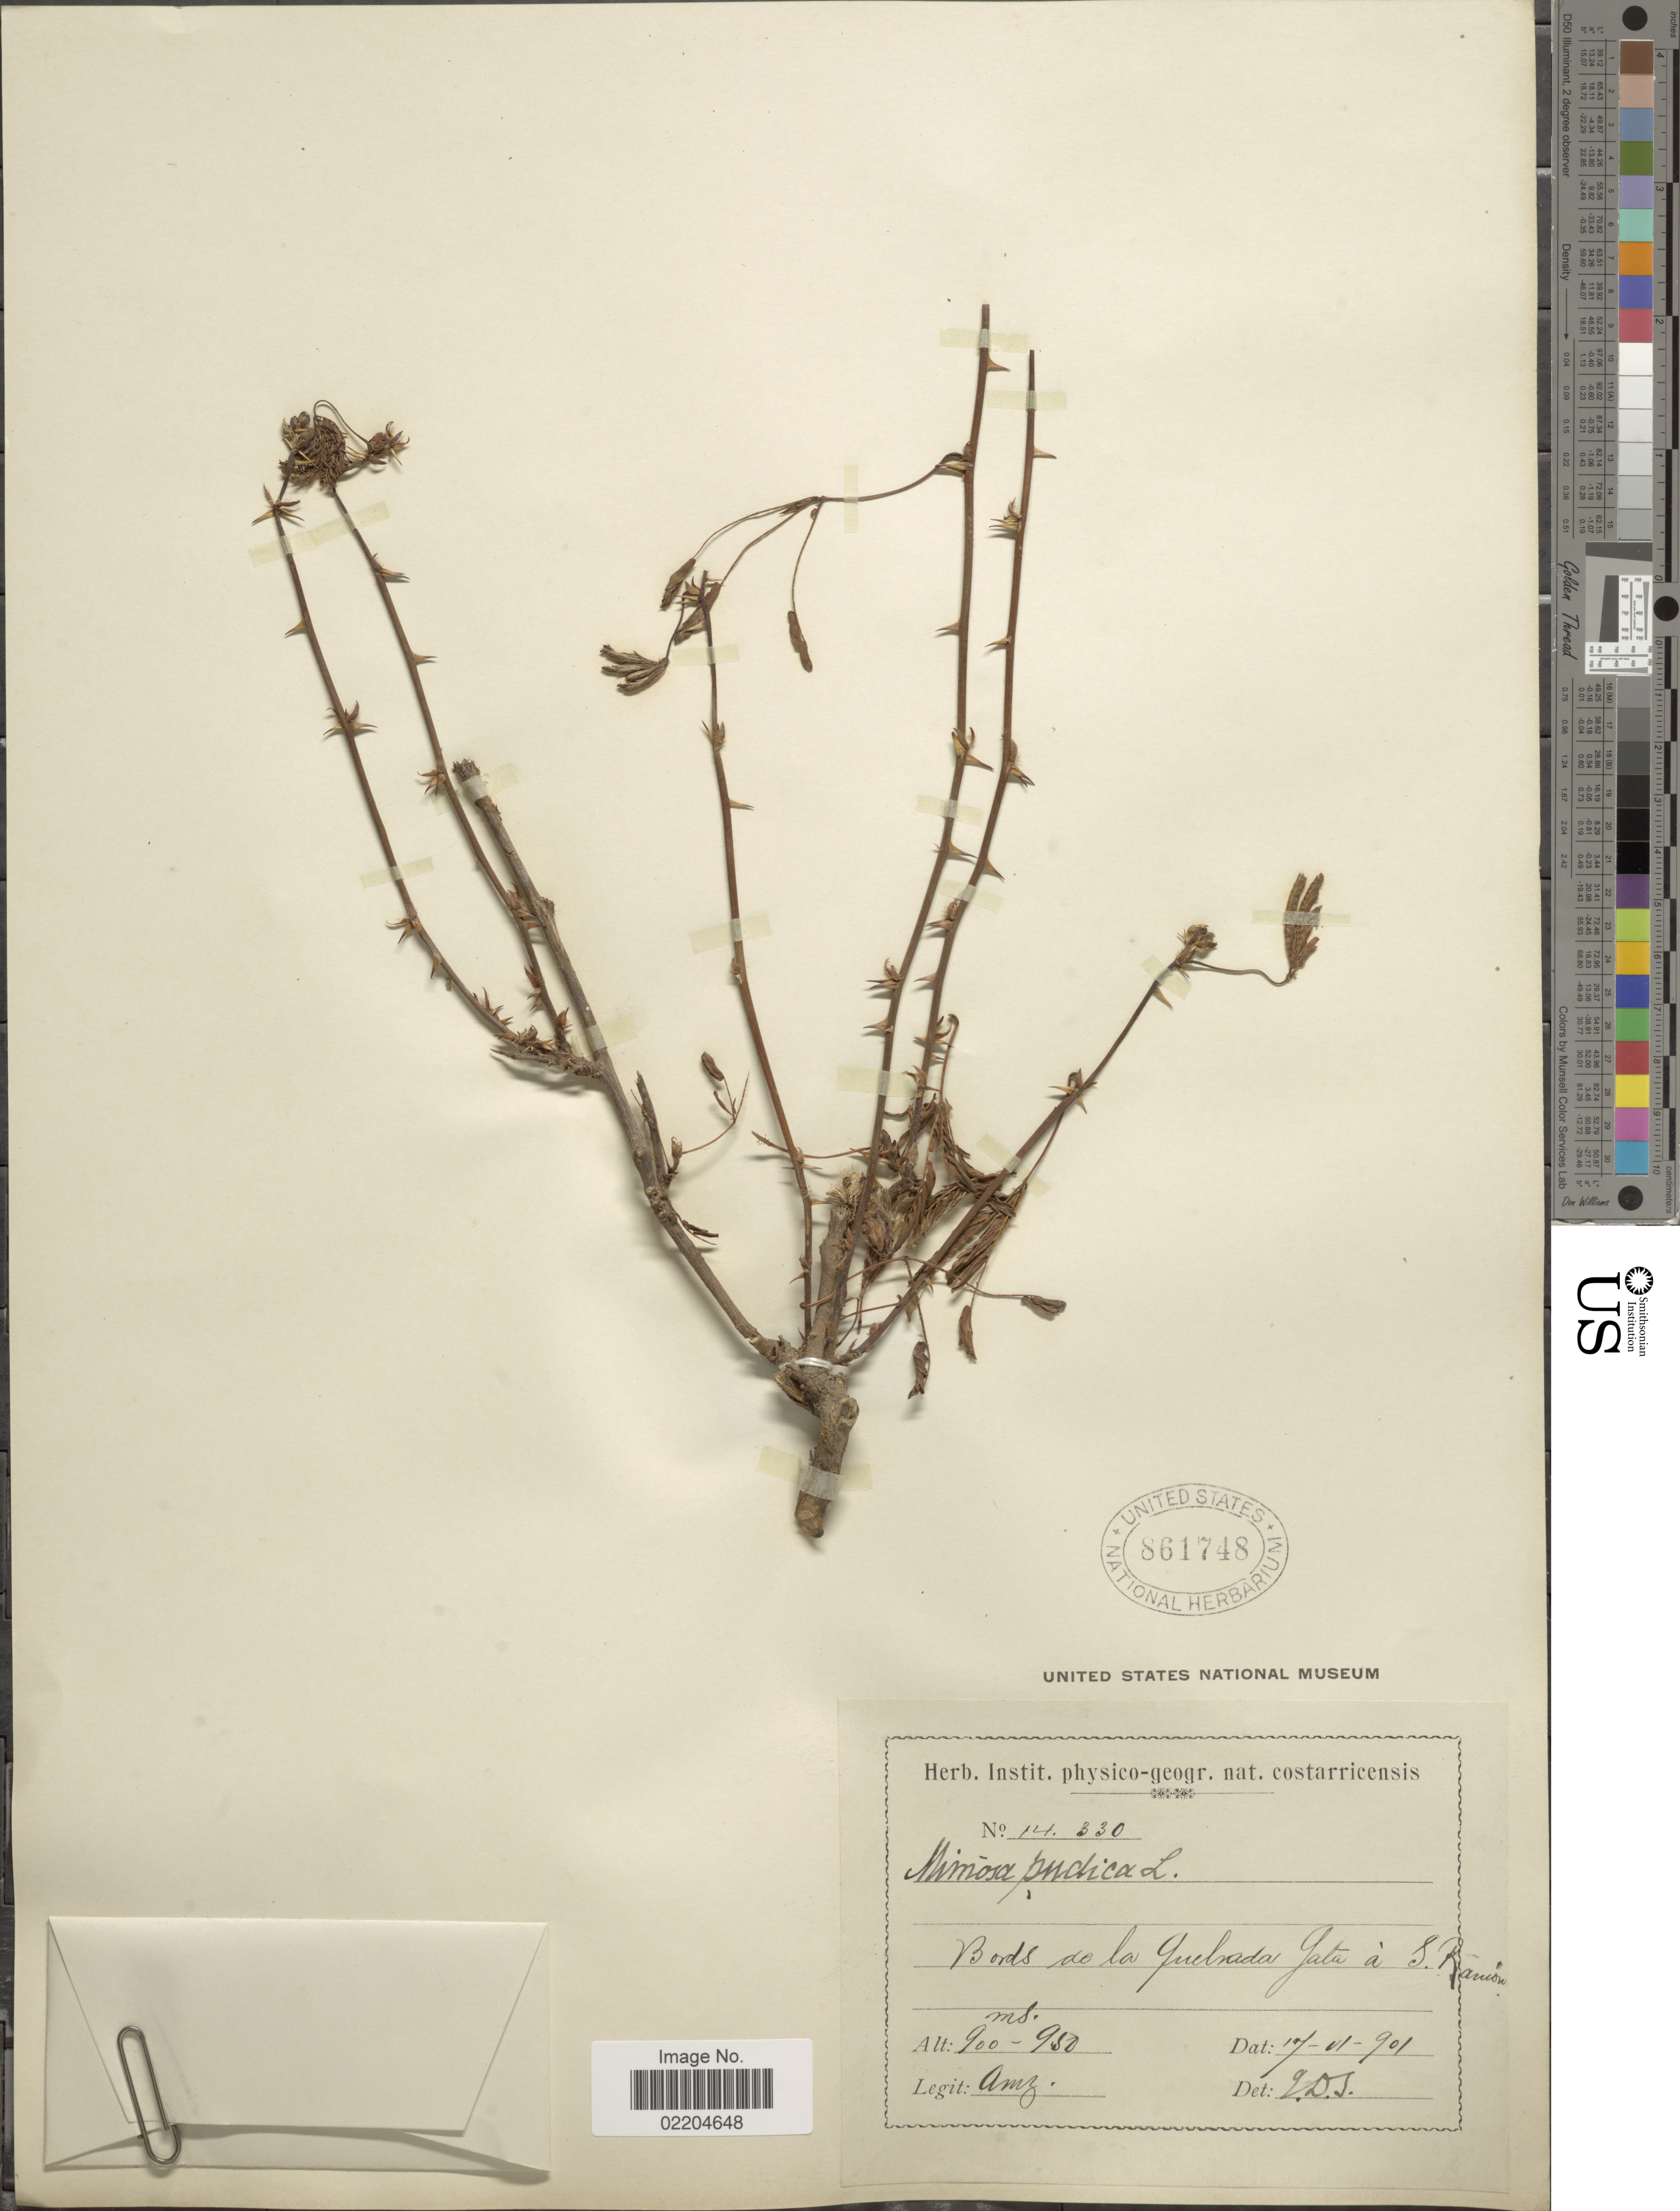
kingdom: Plantae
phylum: Tracheophyta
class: Magnoliopsida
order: Fabales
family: Fabaceae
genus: Mimosa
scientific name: Mimosa pudica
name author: L.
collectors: A. Brenes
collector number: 14330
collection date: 1901-06-17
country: Costa Rica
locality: Bord de la Quebrada Gata a S. Ramon.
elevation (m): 900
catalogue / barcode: US 861748